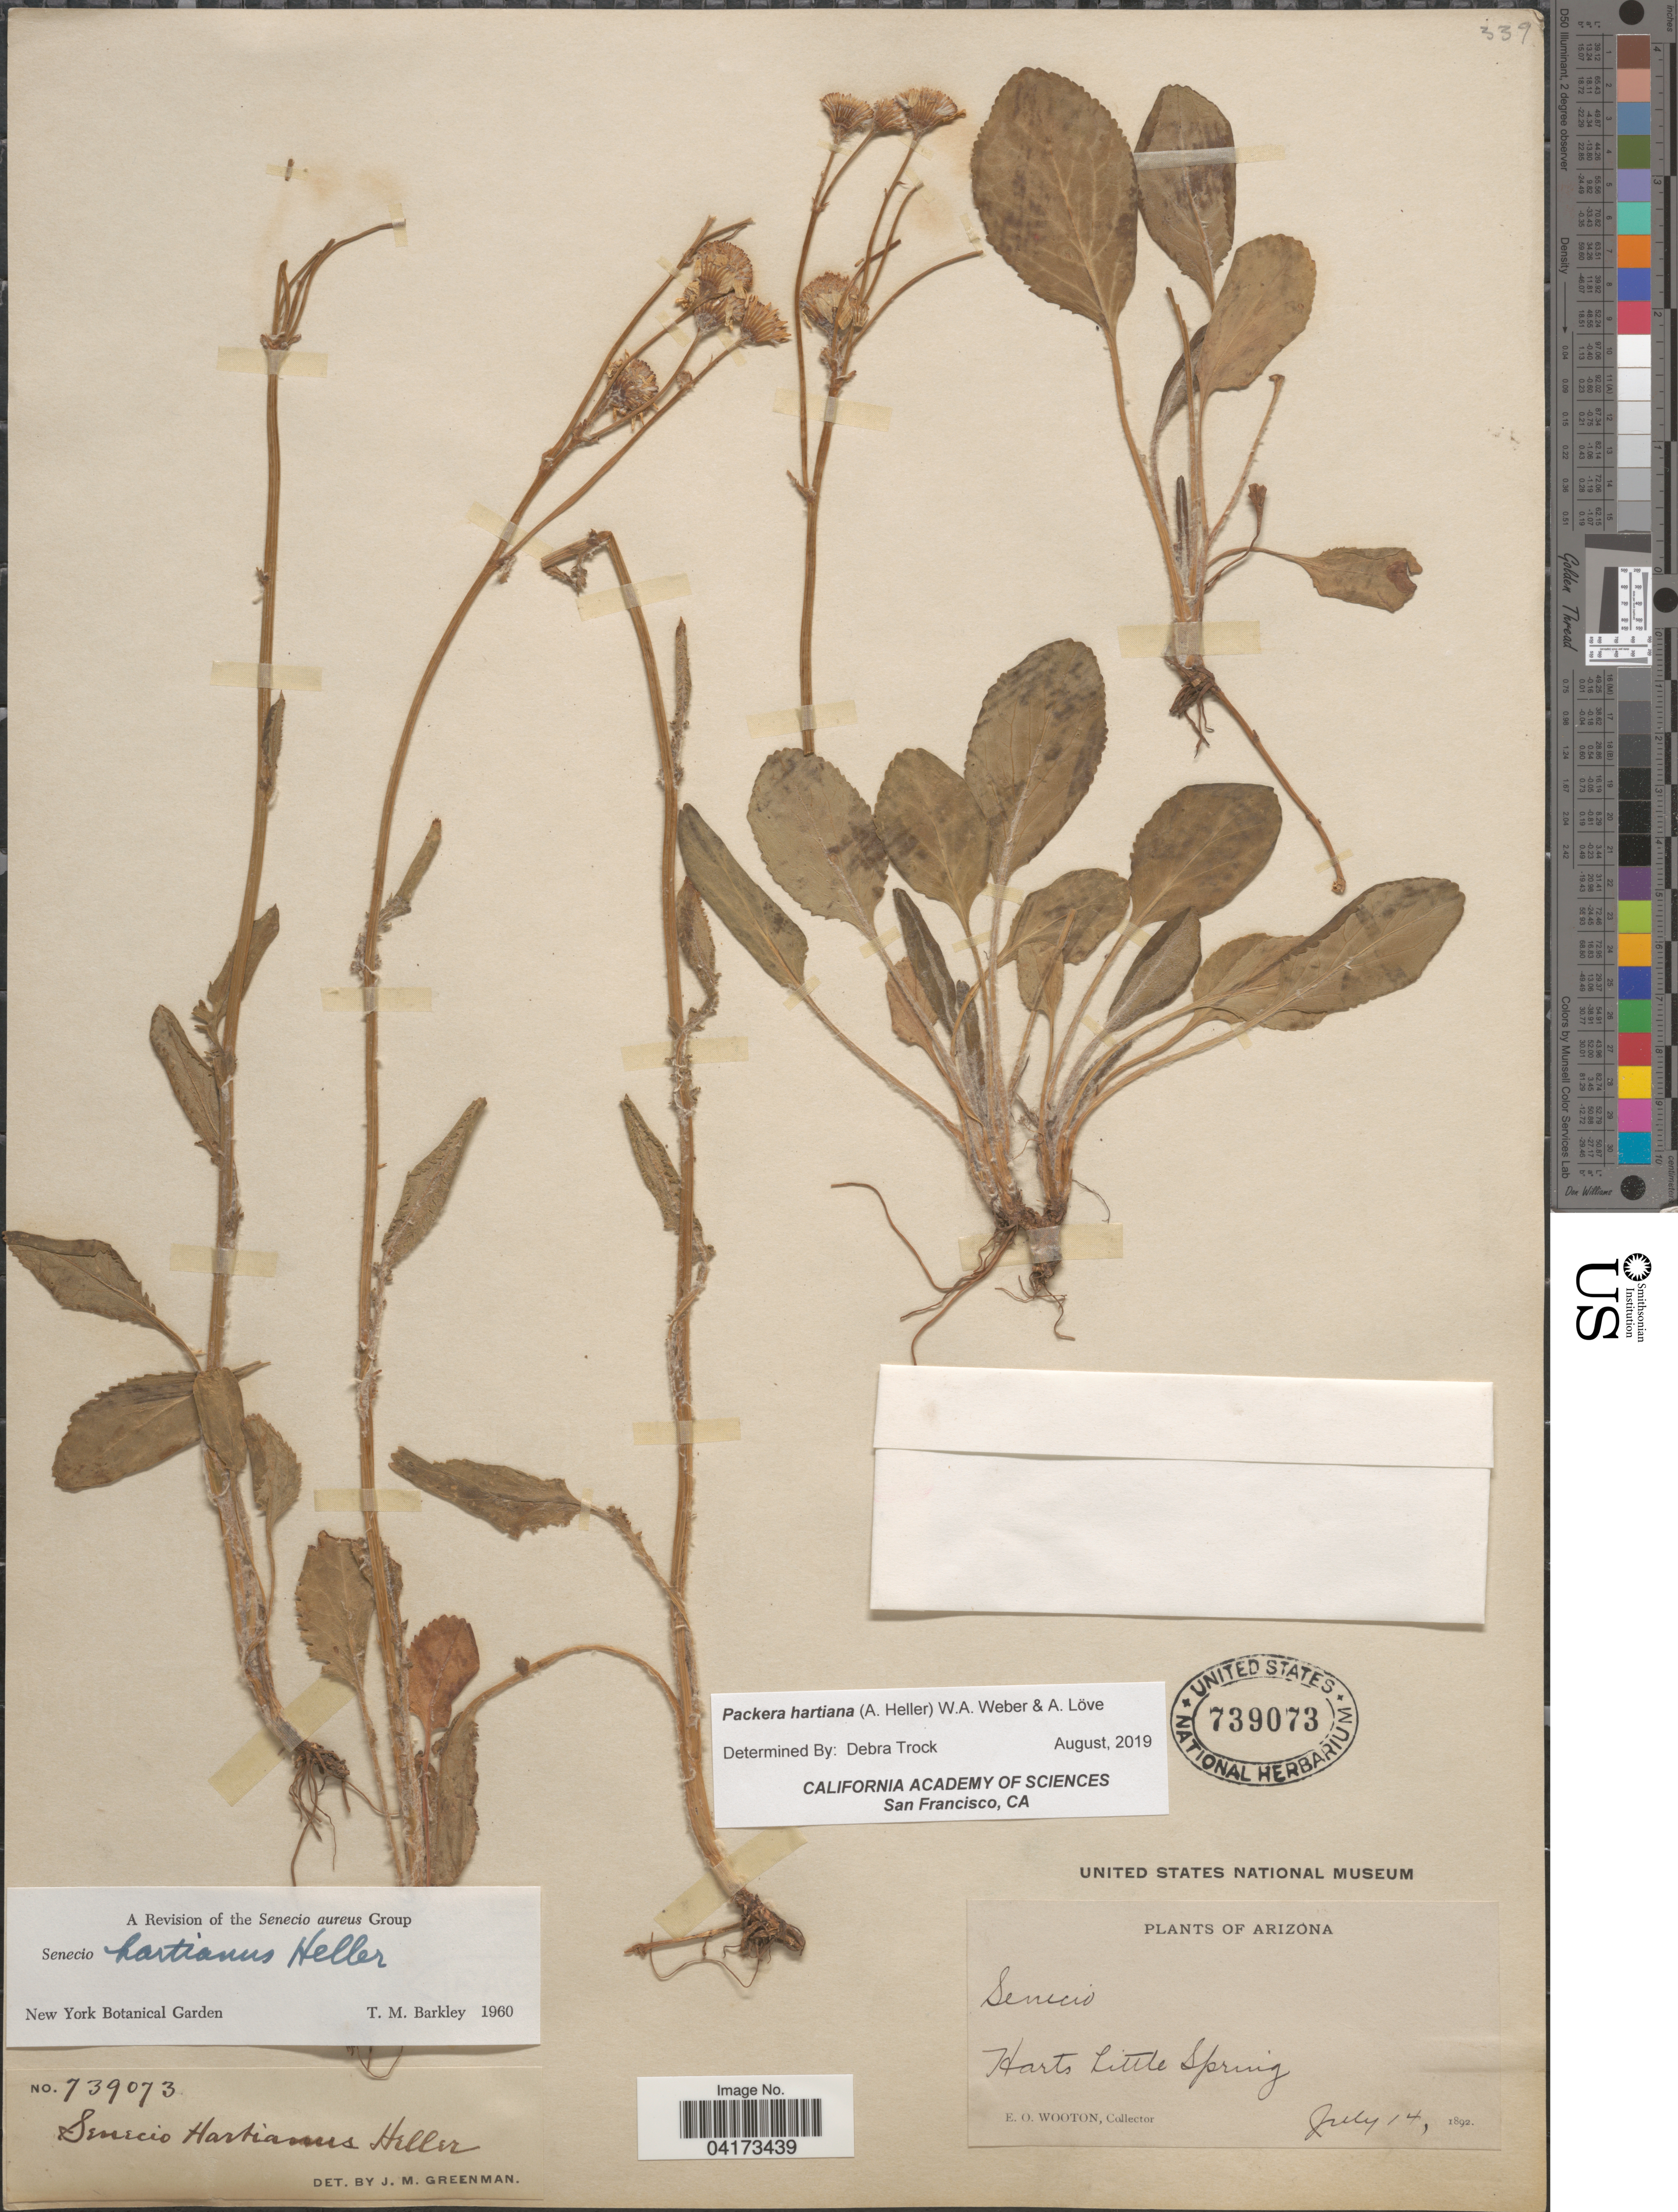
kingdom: Plantae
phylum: Tracheophyta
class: Magnoliopsida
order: Asterales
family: Asteraceae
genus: Packera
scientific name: Packera hartiana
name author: (A. Heller) W.A. Weber & Á. Löve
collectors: E. O. Wooton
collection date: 1892-07-14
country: United States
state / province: Arizona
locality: Harts Little Spring.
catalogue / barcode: US 739073